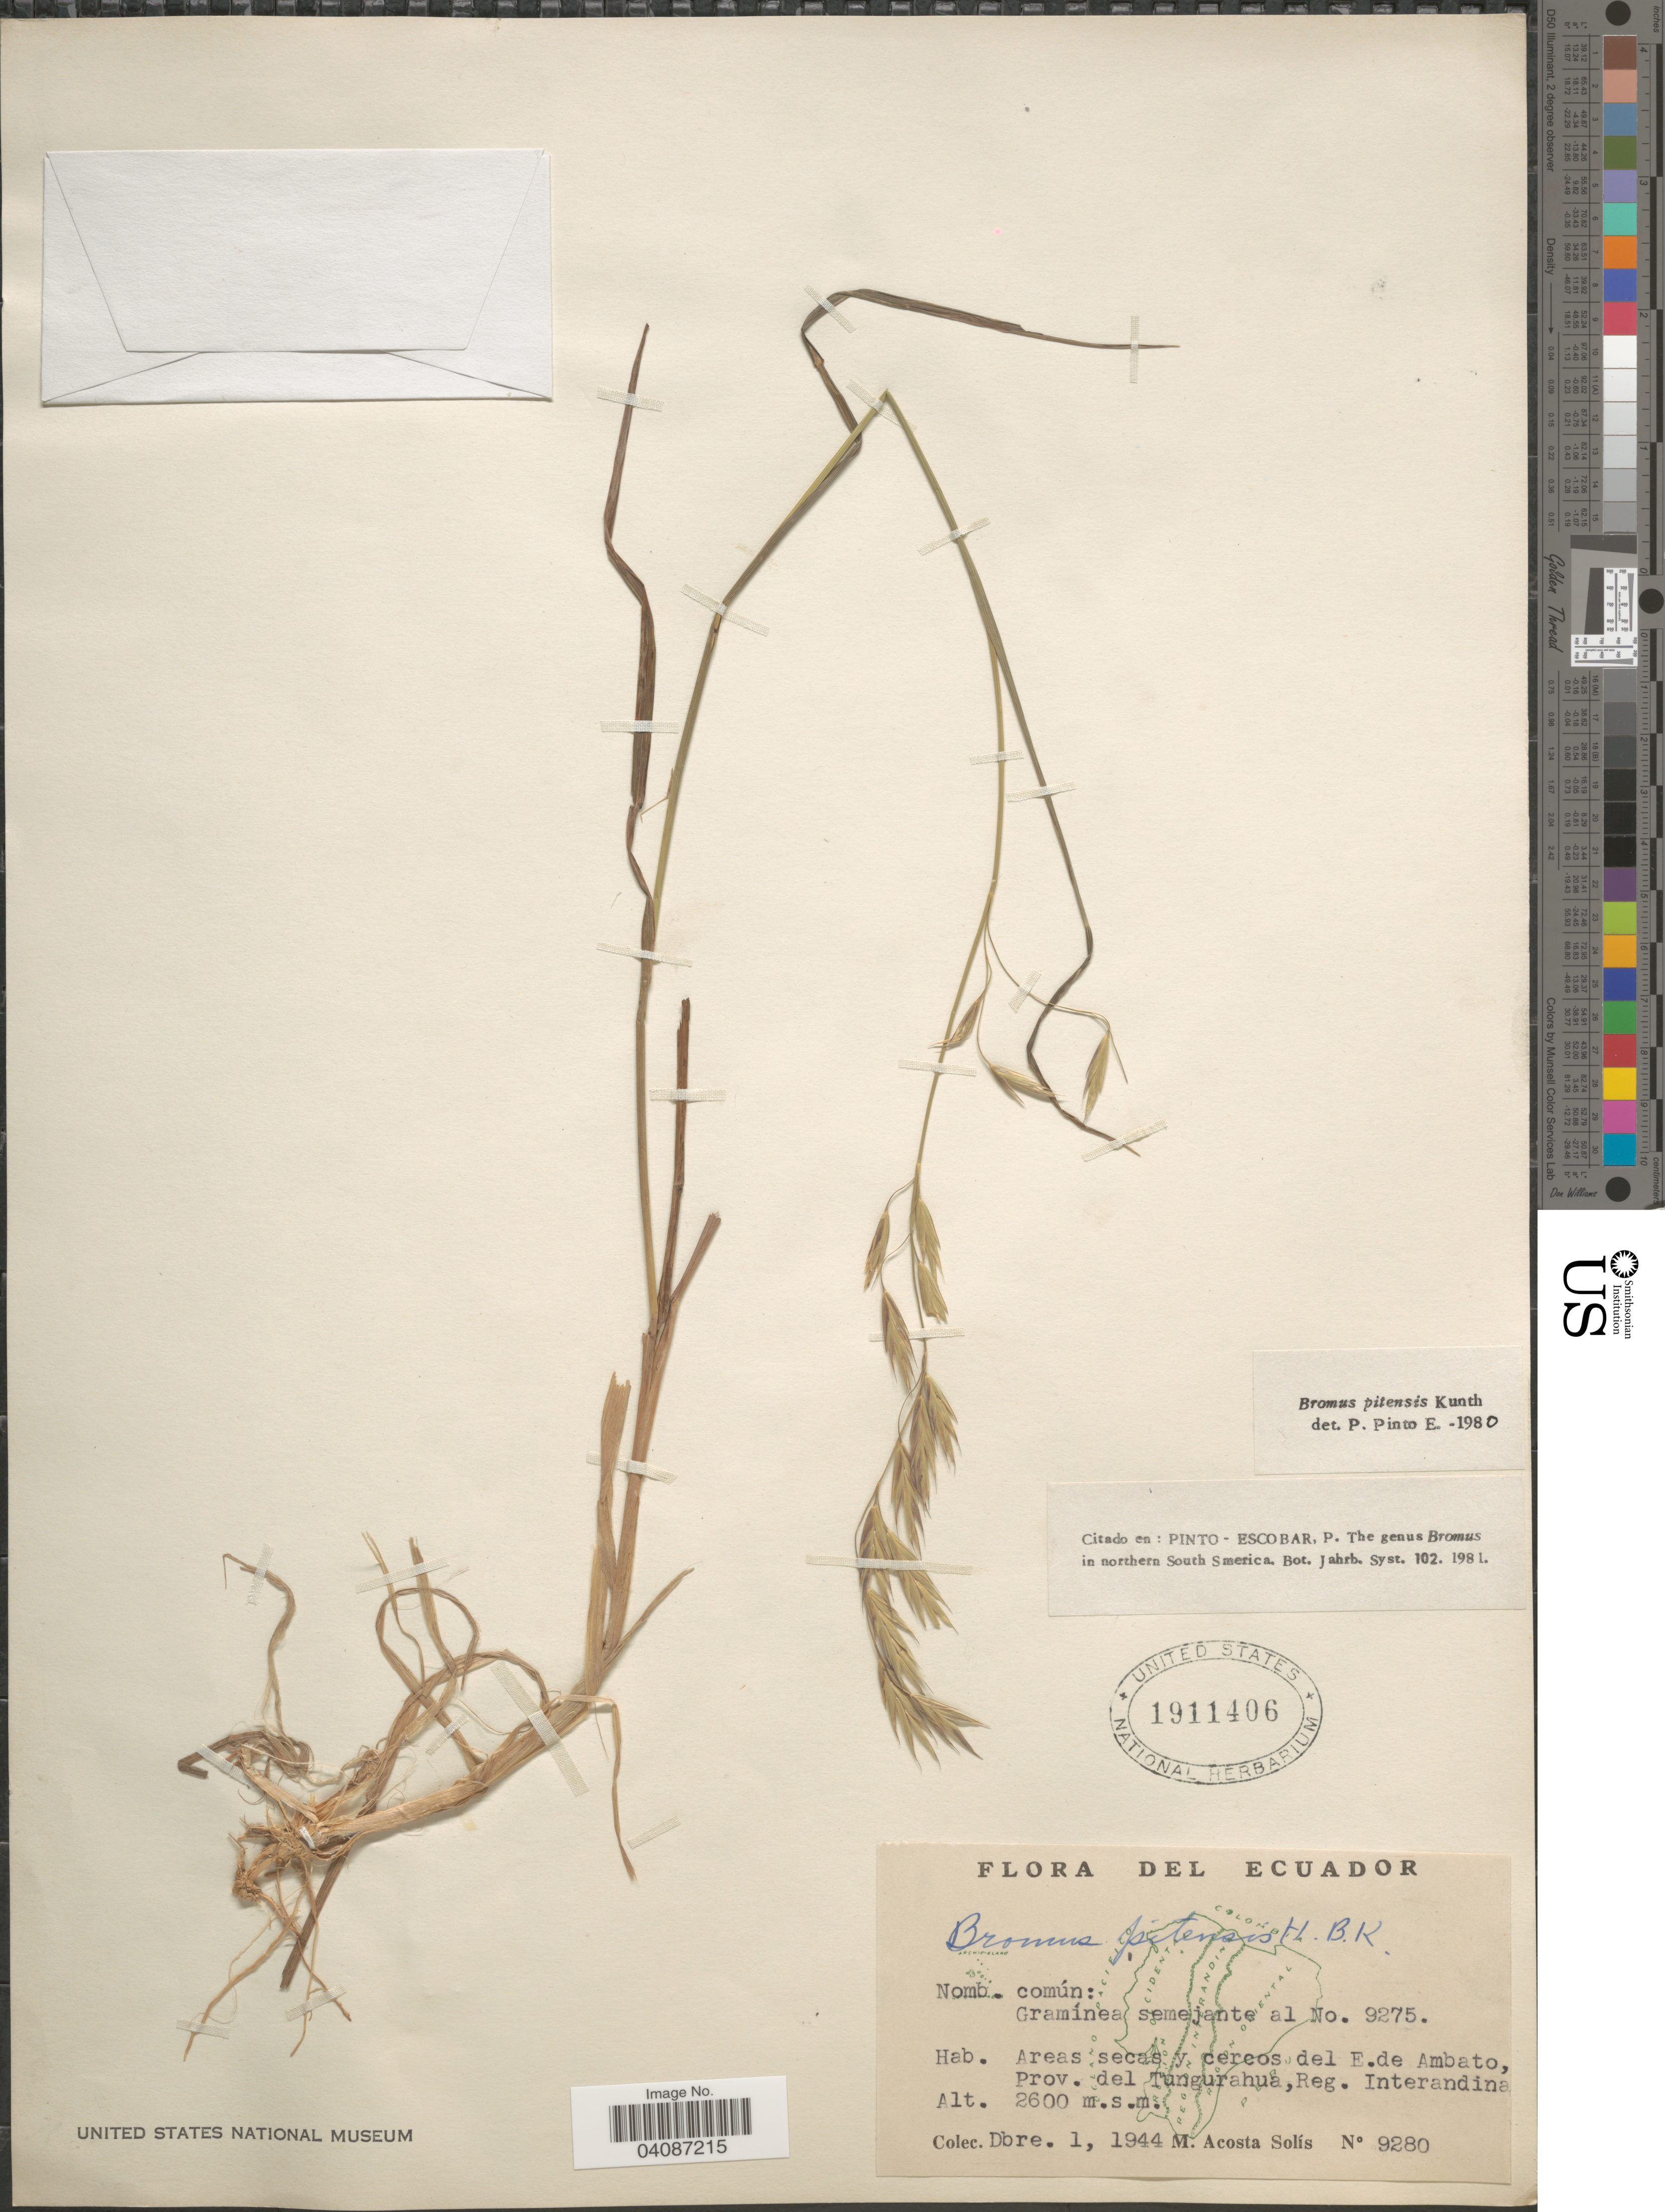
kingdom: Plantae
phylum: Tracheophyta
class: Liliopsida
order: Poales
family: Poaceae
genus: Bromus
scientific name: Bromus pitensis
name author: Kunth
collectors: M. Acosta Solis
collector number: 9280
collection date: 1944-12-01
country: Ecuador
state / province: Tungurahua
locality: Areas secas y cercos del E.de Ambato, Reg. Interandina.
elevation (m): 2600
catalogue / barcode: US 1911406